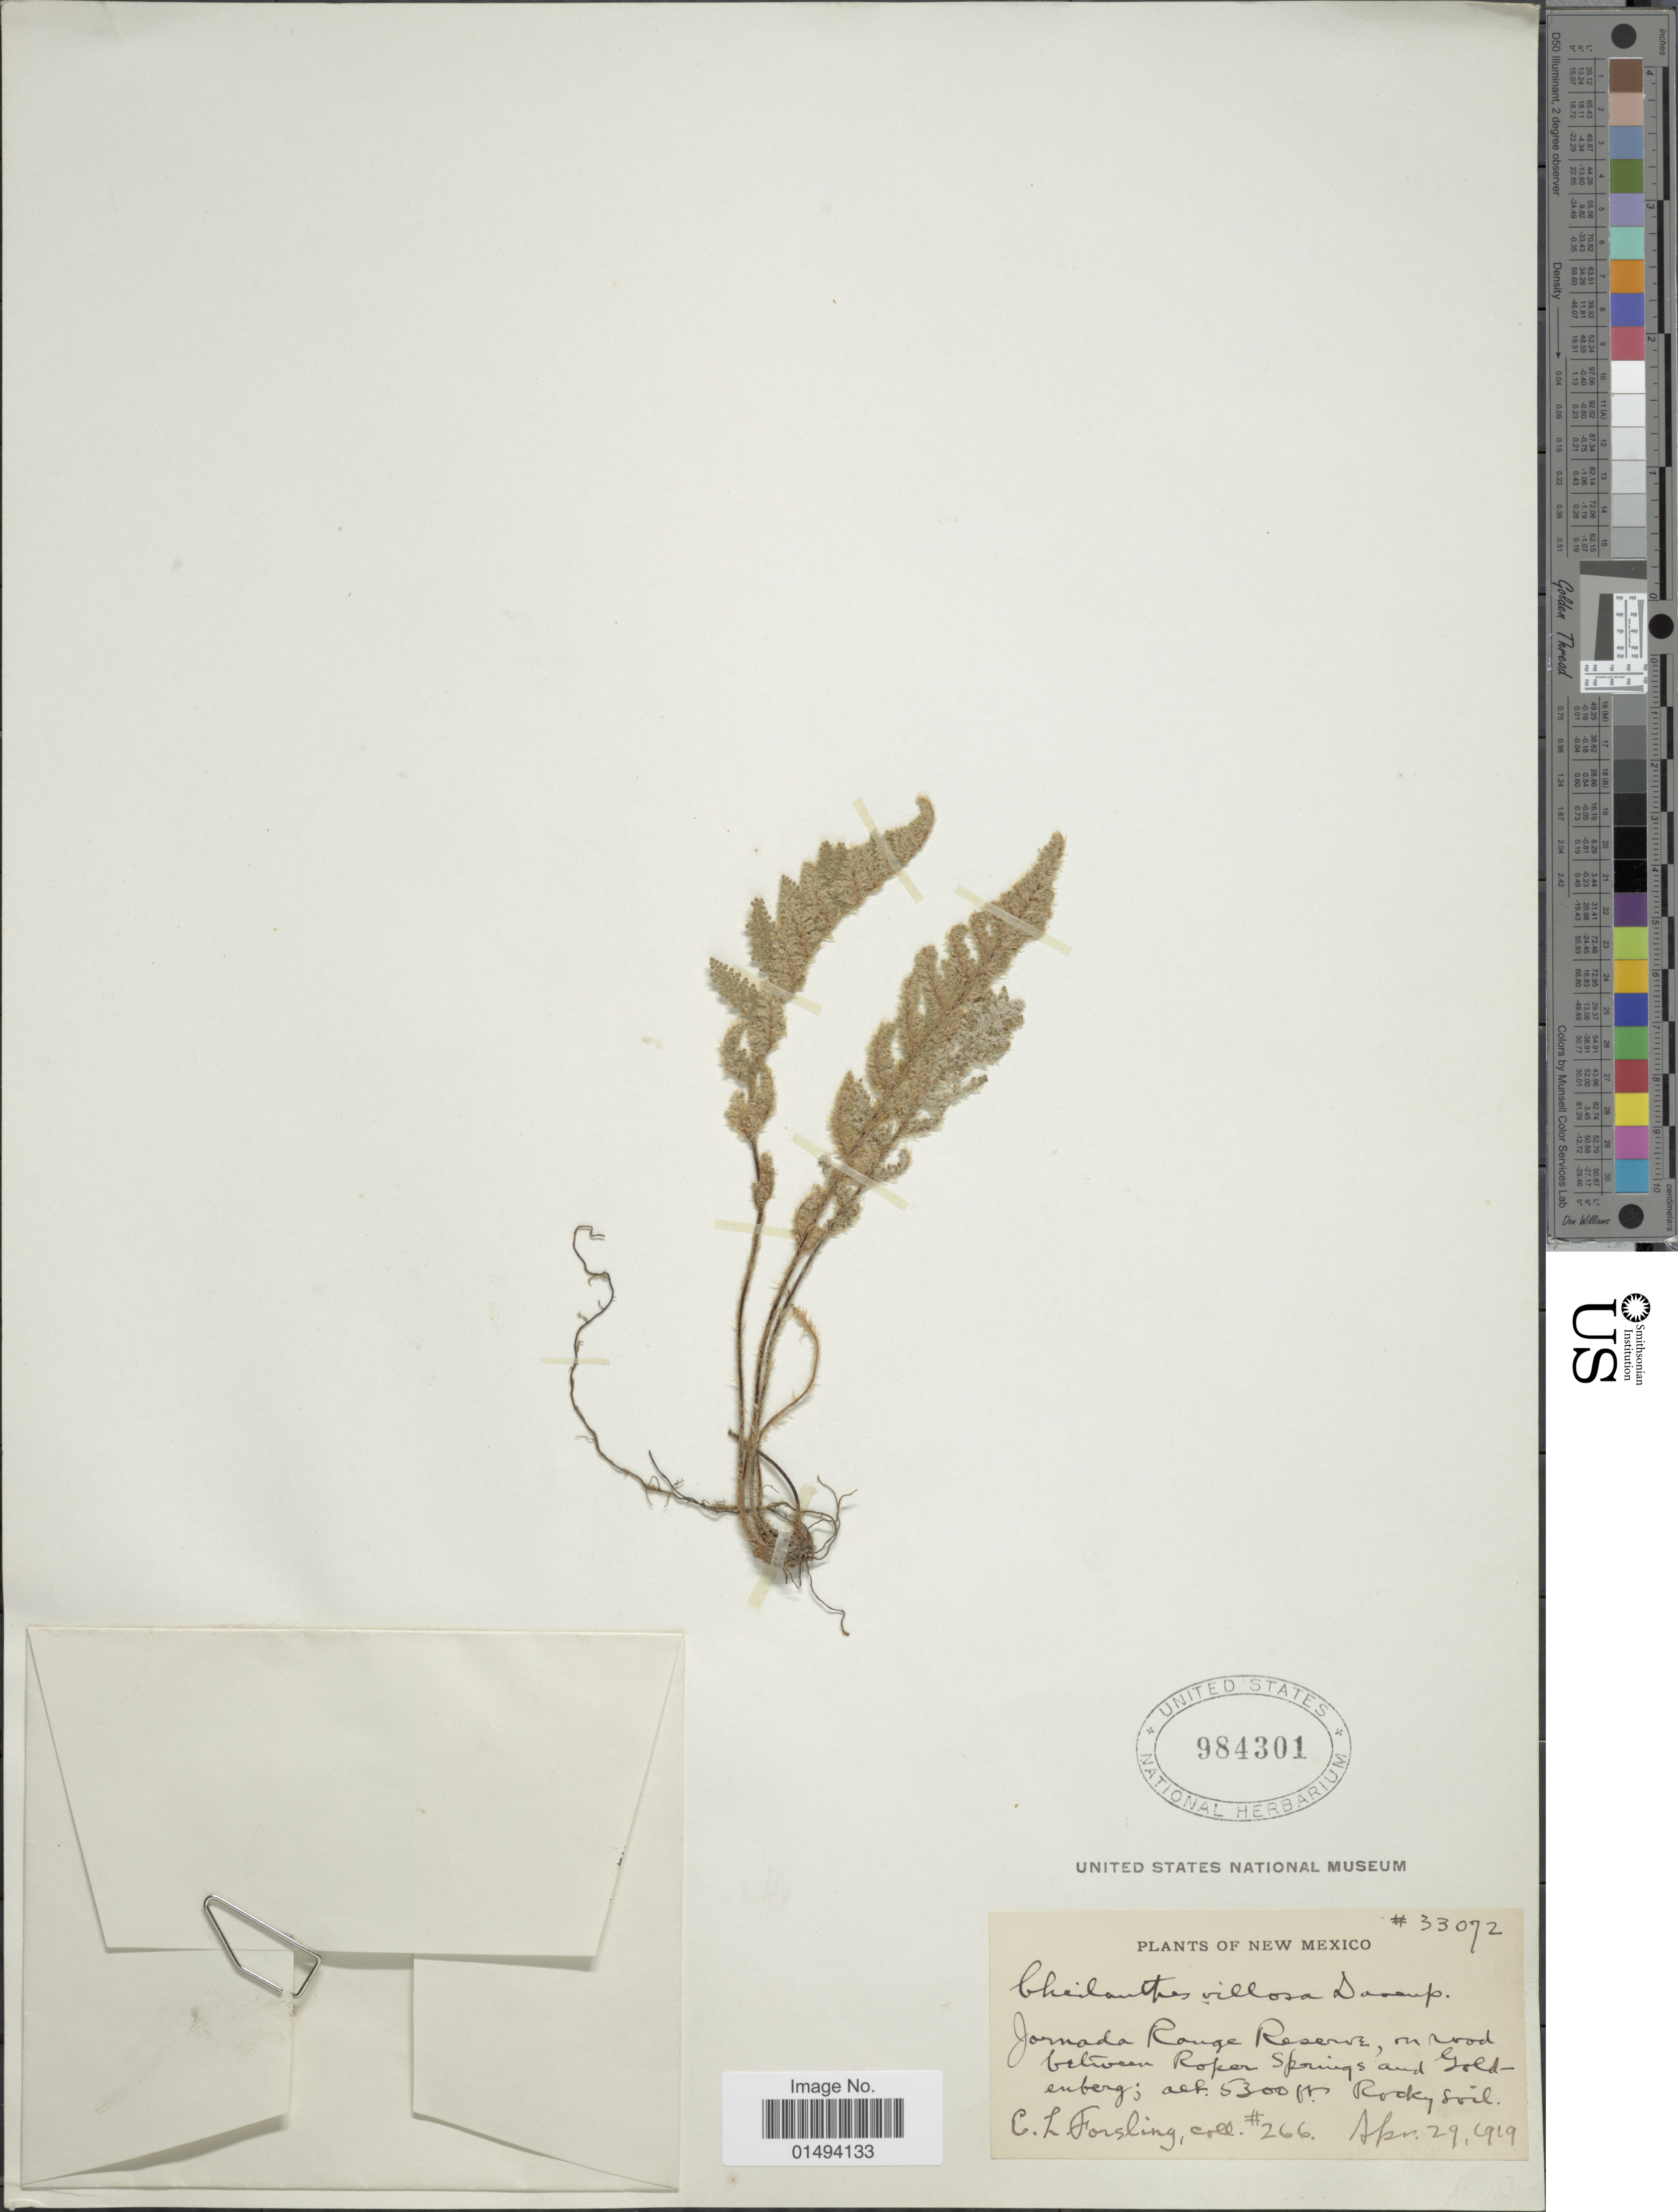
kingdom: Plantae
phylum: Tracheophyta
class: Polypodiopsida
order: Polypodiales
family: Pteridaceae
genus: Myriopteris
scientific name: Myriopteris windhamii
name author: Grusz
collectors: C. L. Forsling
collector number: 266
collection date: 1919-04-29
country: United States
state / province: New Mexico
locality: New Mexico, Jornada Range Reserve on road between Roper Springs and Goldenberg; rocky soil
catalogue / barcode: US 984301